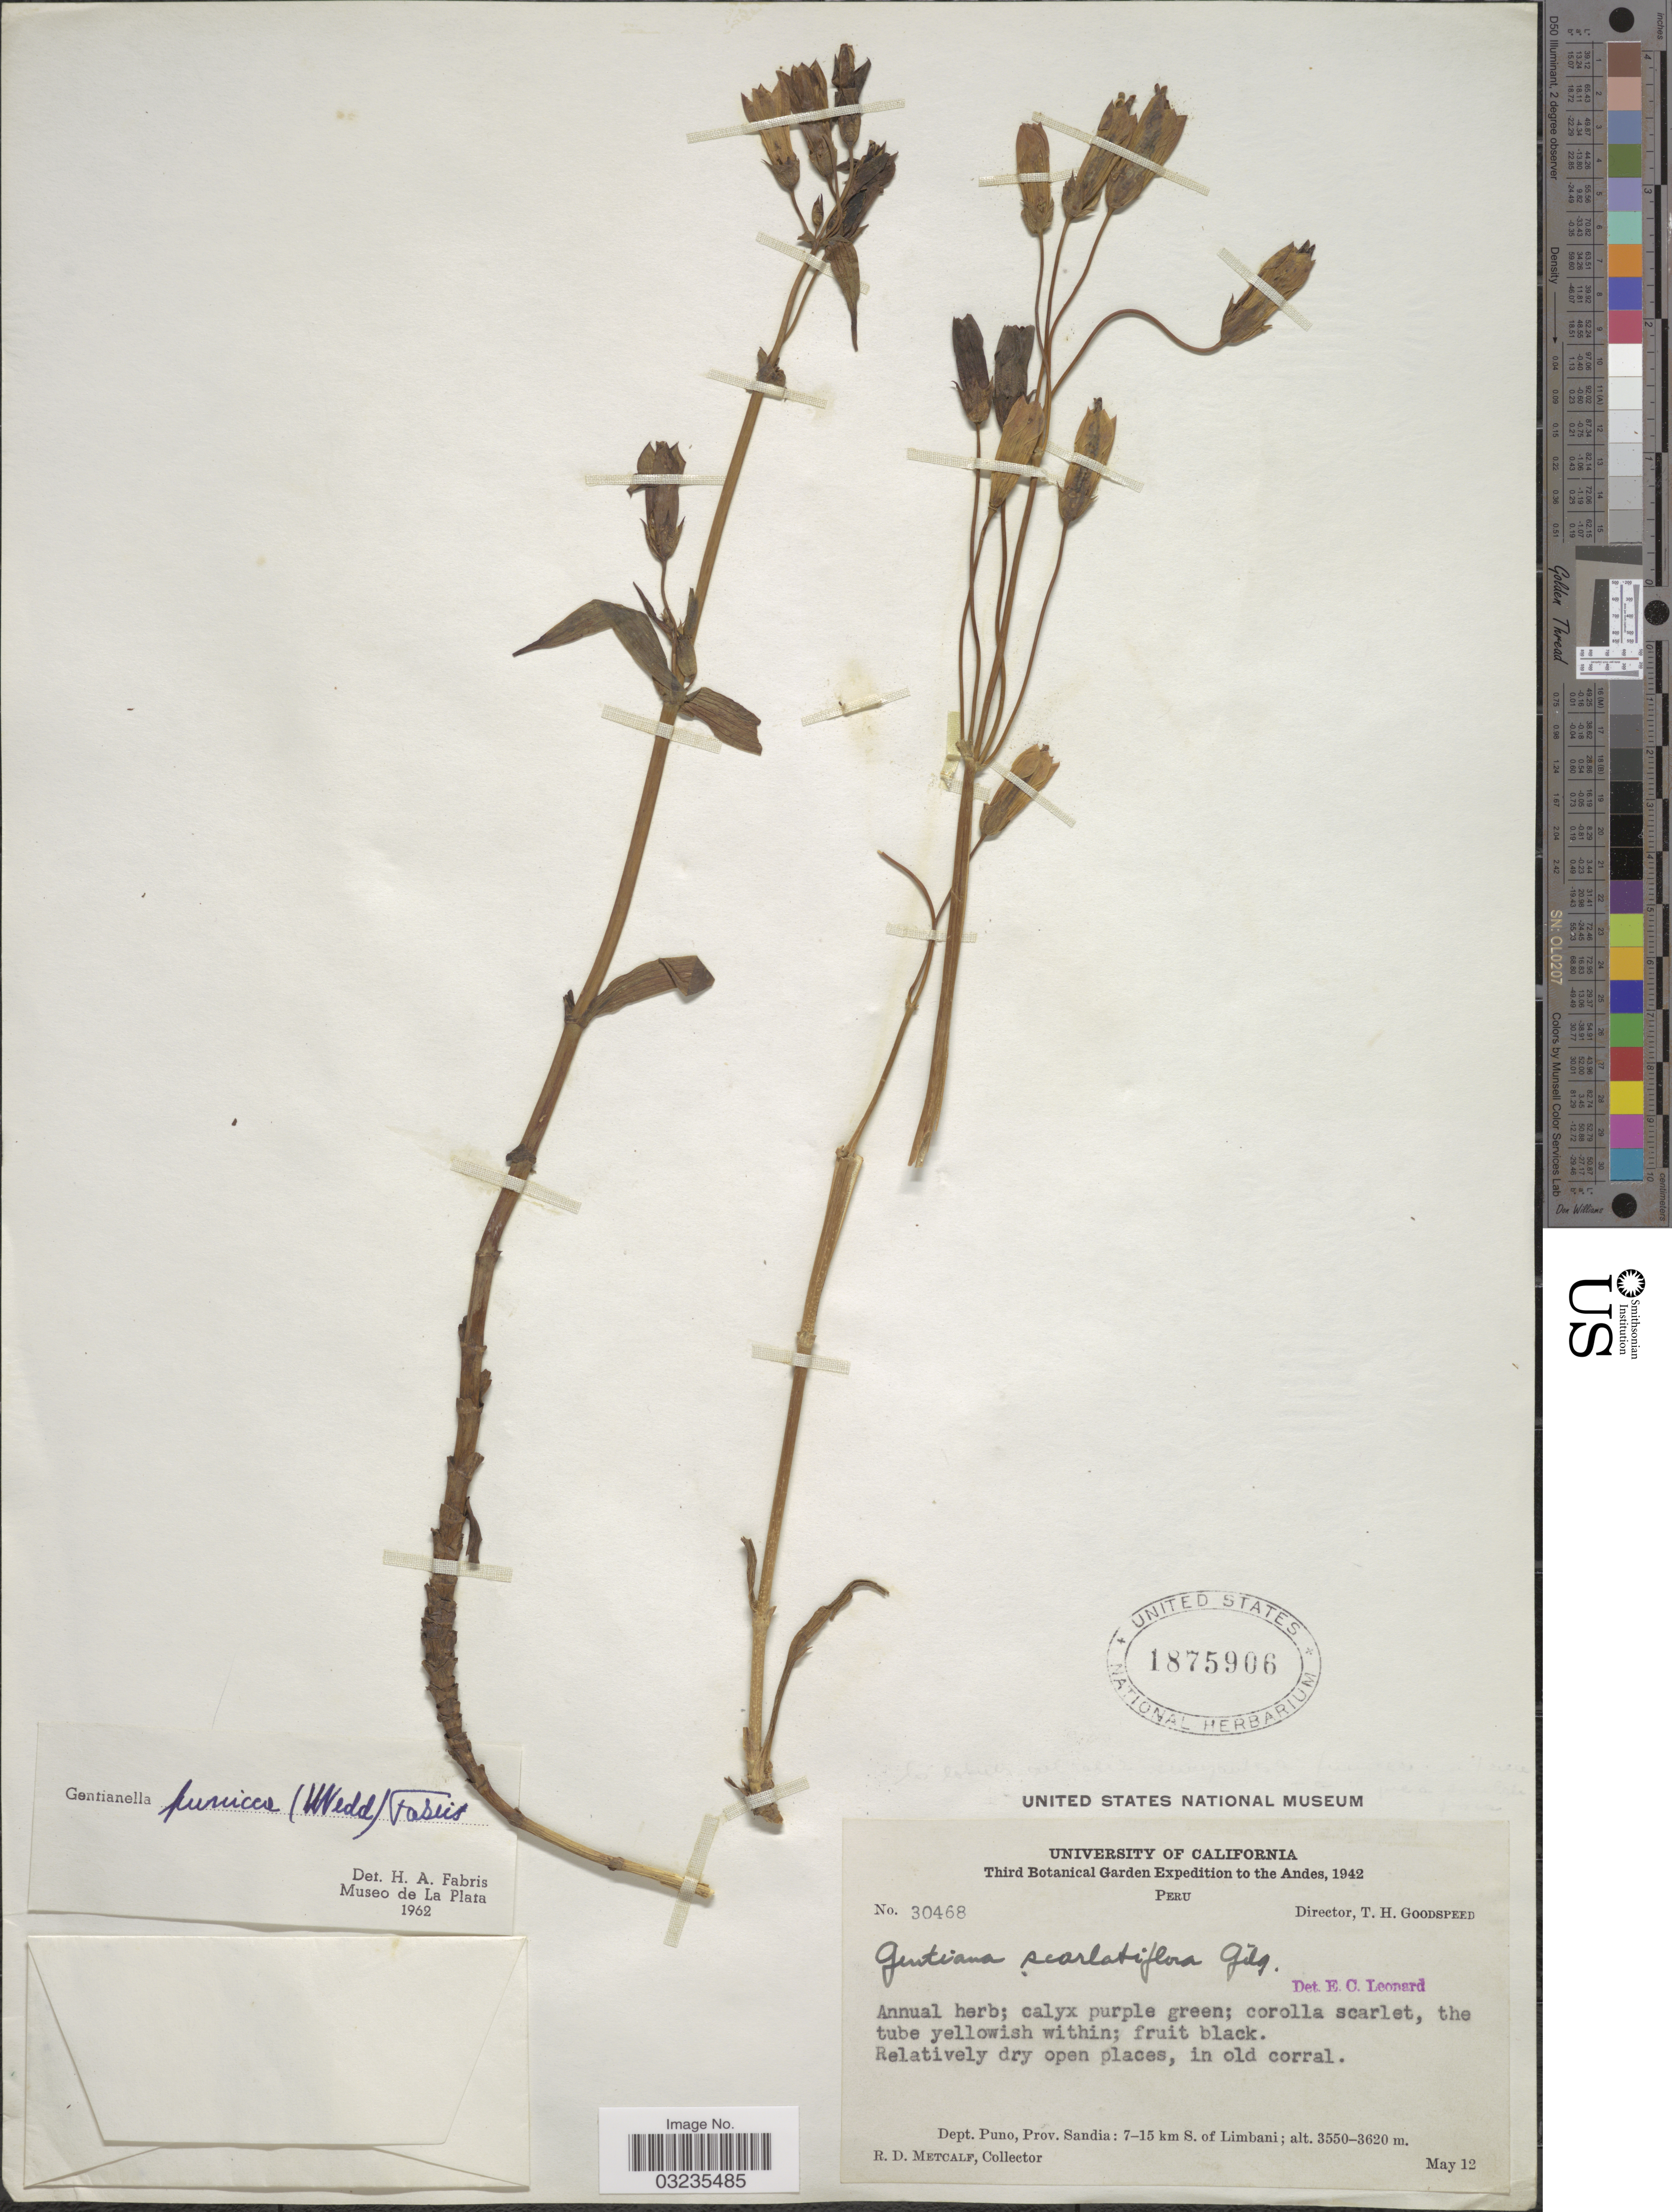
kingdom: Plantae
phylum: Tracheophyta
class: Magnoliopsida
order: Gentianales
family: Gentianaceae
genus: Gentiana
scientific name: Gentiana punicea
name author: Wedd.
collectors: R. D. Metcalf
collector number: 30468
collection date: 1942-05-12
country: Peru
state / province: Puno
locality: Andes. Dept. Puno, Prov. Sandia: 7-15 km S. of Limbani.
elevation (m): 3550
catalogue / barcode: US 1875906